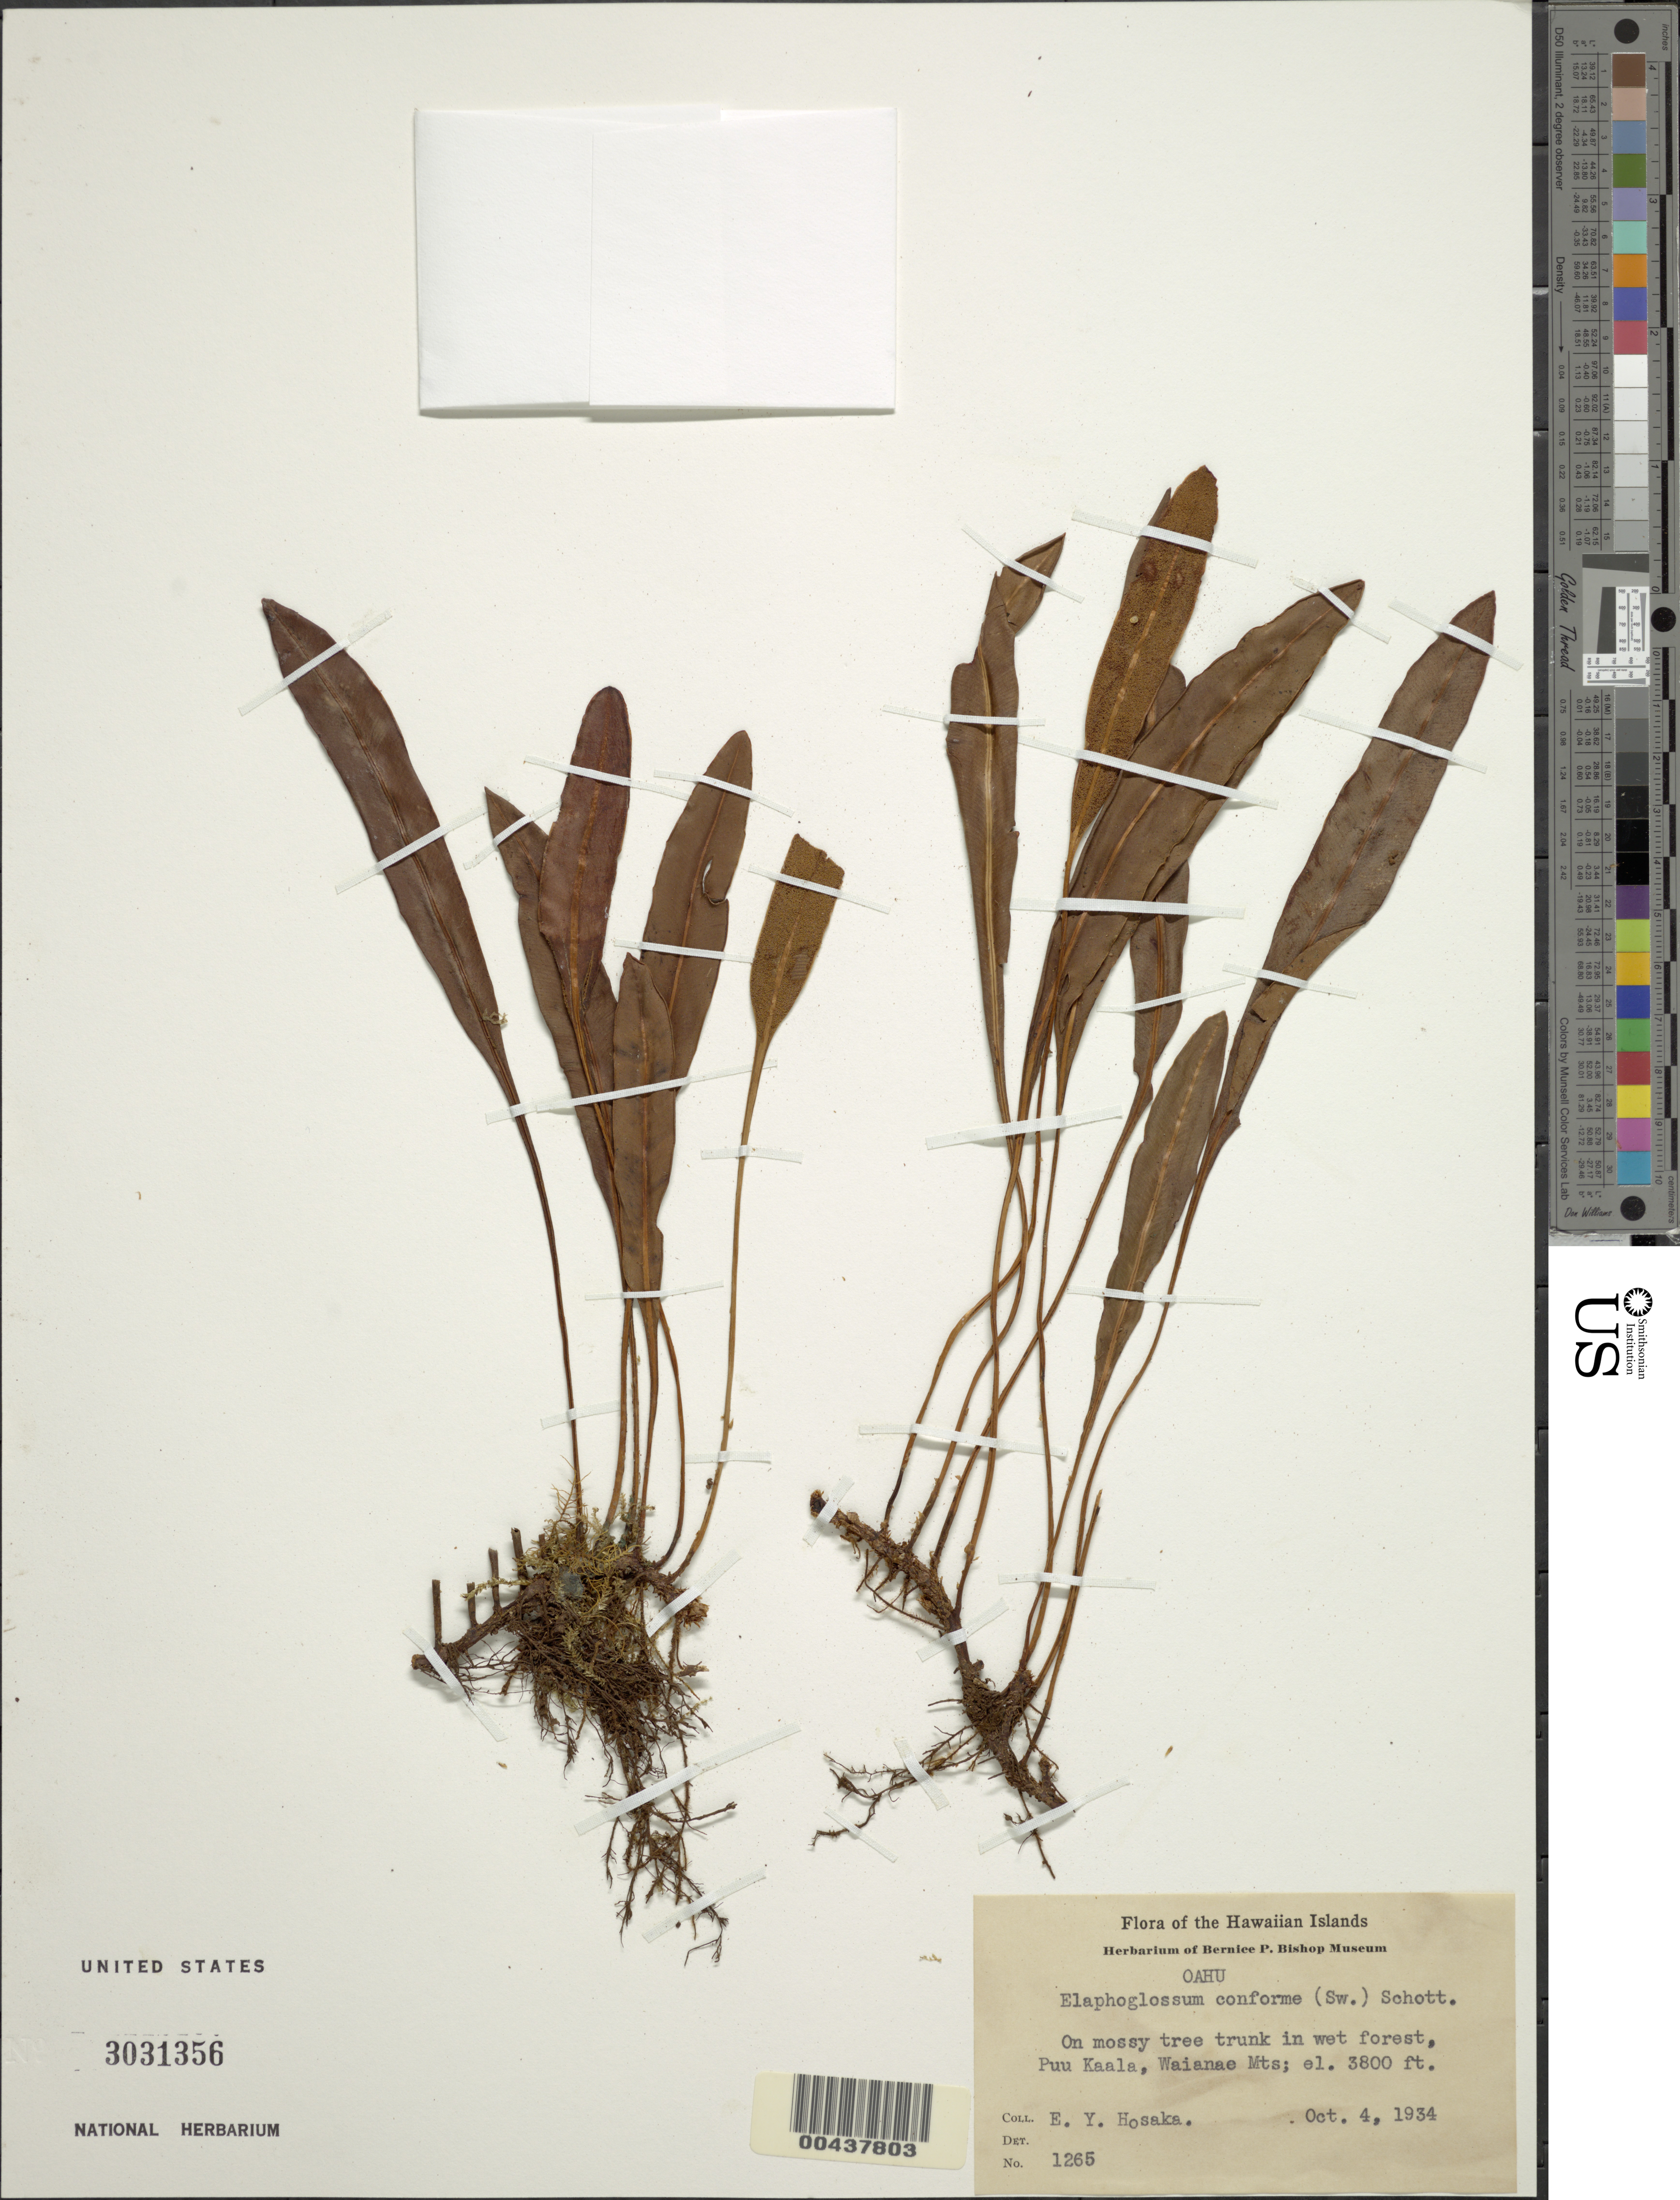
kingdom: Plantae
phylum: Tracheophyta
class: Polypodiopsida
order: Polypodiales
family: Dryopteridaceae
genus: Elaphoglossum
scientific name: Elaphoglossum conforme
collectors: E. Y. Hosaka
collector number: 1265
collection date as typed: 4 Oct 1934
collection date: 1934-10-04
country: United States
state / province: Hawaii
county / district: Honolulu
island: Oahu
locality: Puu Kaala, Waianae Mts.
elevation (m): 1158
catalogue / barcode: US 3031356